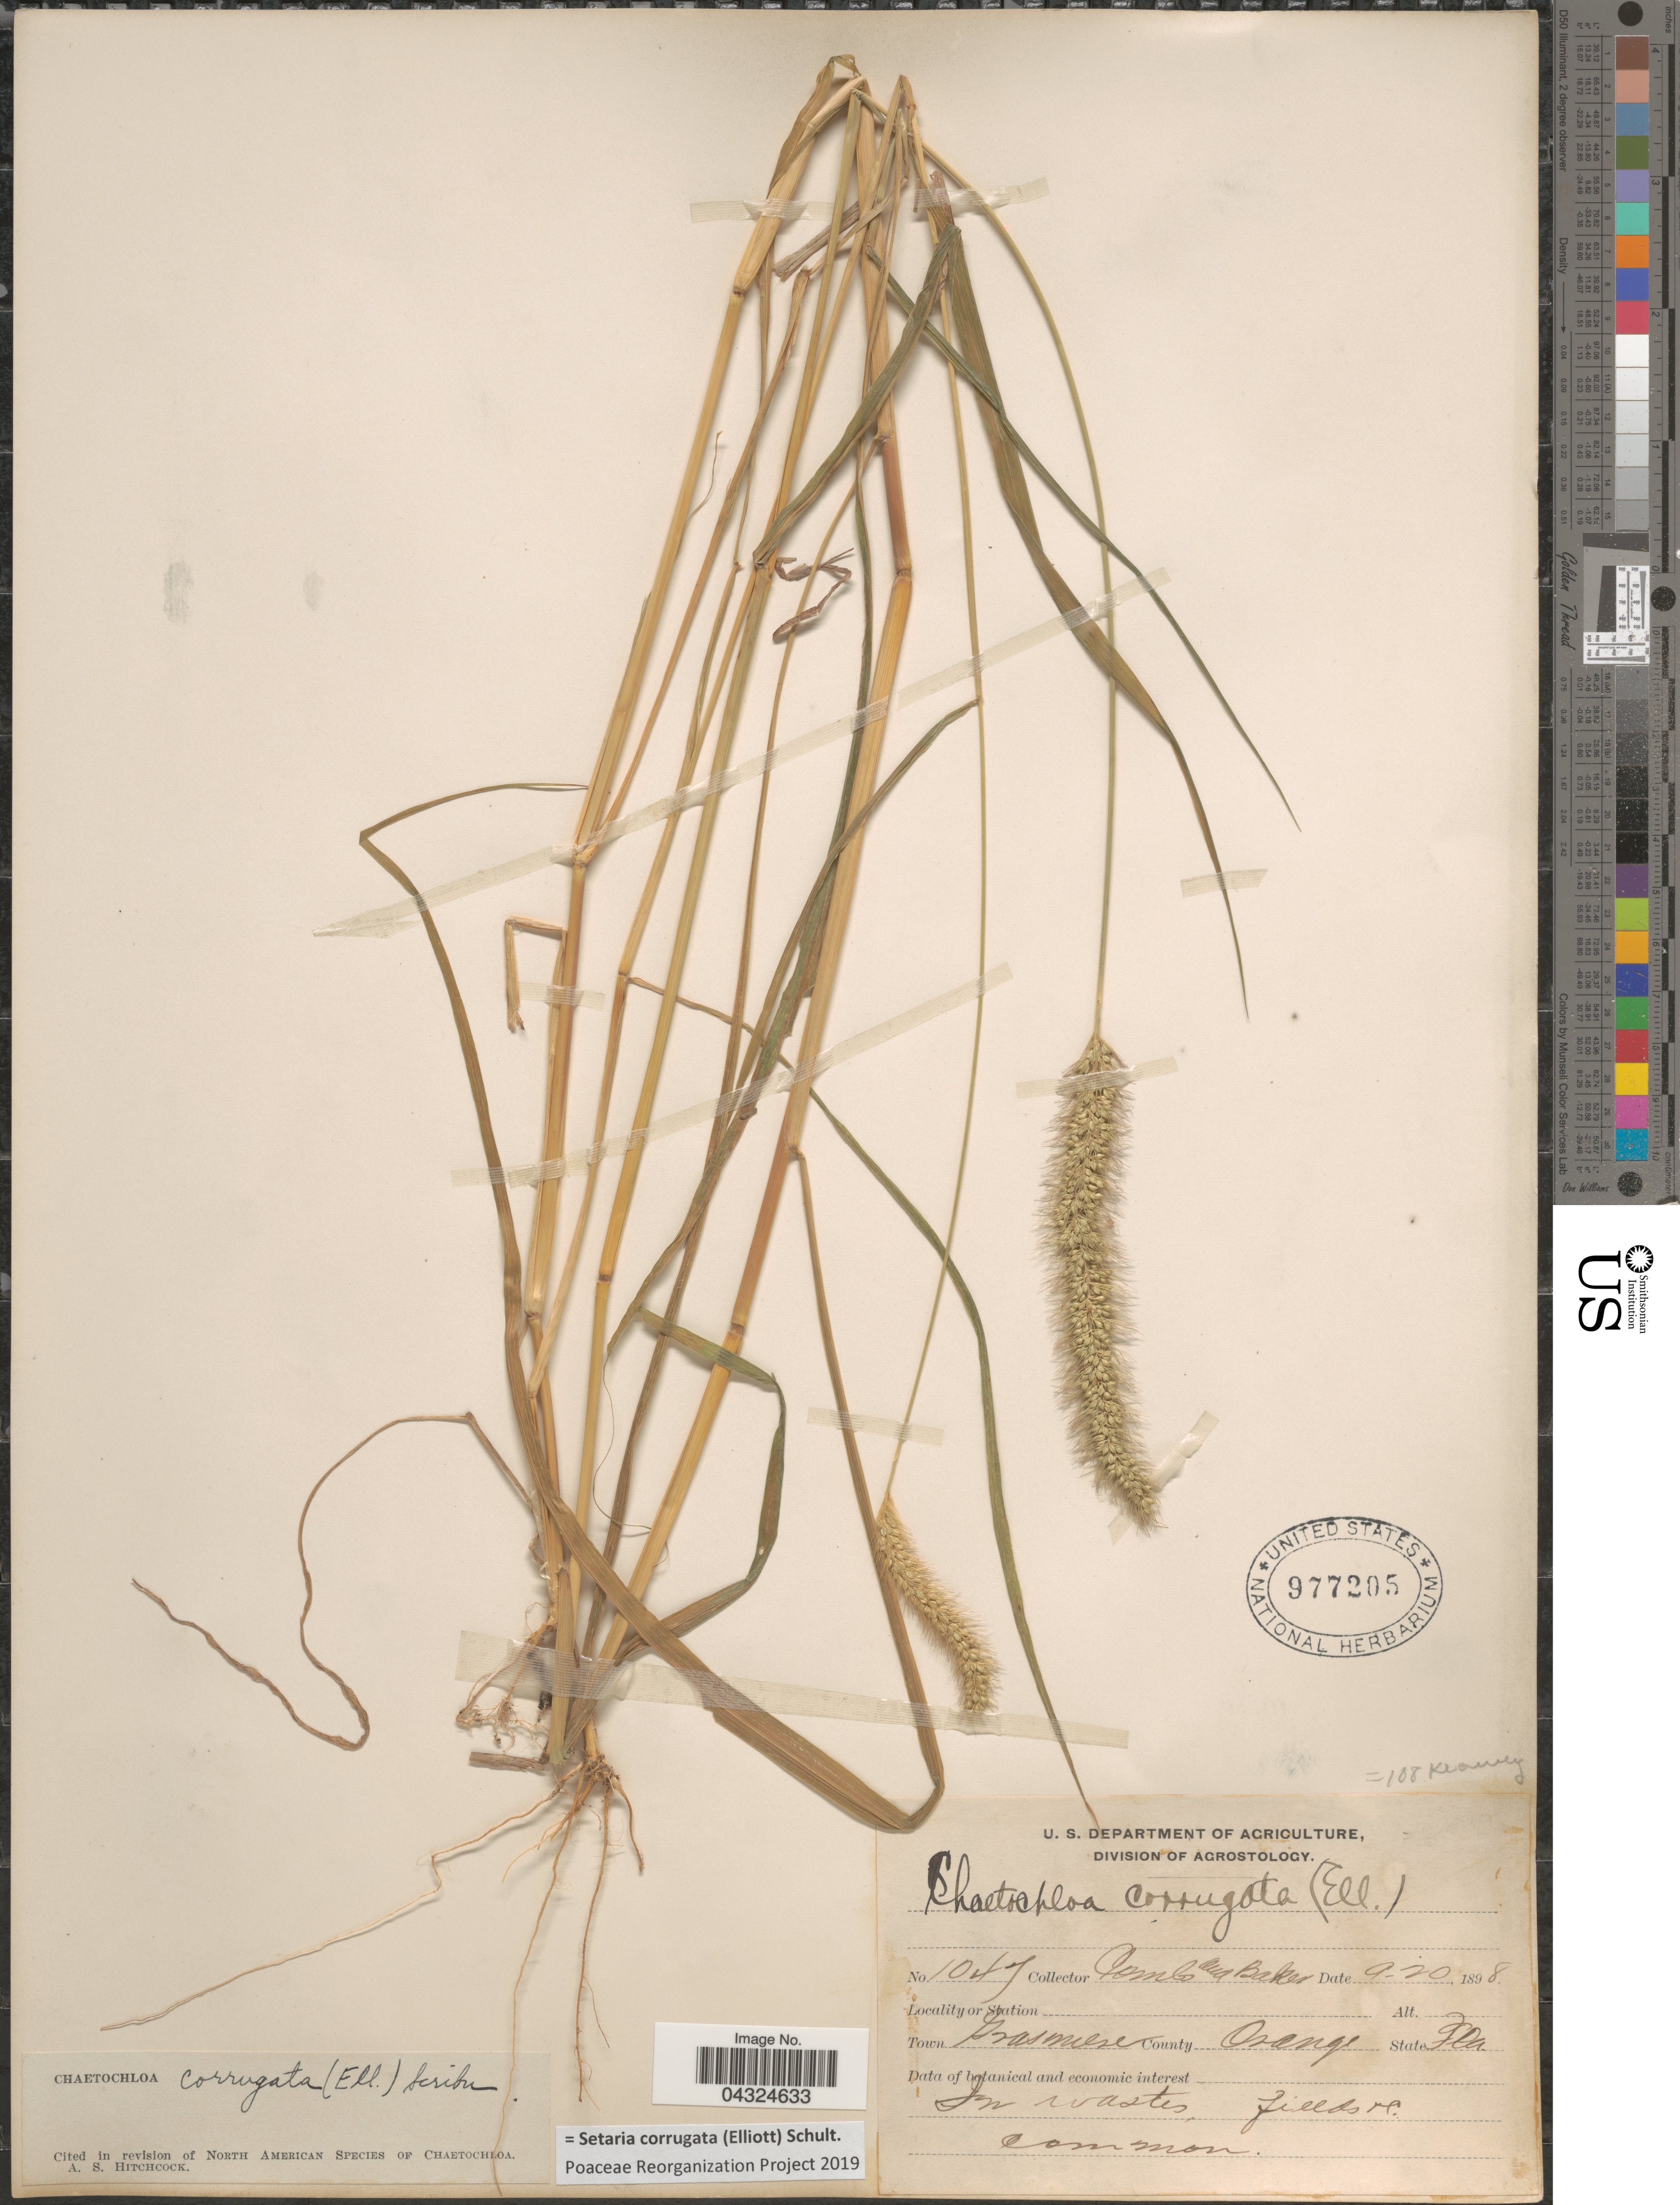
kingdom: Plantae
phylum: Tracheophyta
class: Liliopsida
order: Poales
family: Poaceae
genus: Setaria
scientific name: Setaria corrugata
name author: (Elliott) Schult.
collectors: -. Combs & -- Baker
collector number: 1047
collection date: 1898-09-20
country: United States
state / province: Florida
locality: Town Grasmere. County Orange.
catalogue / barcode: US 977205